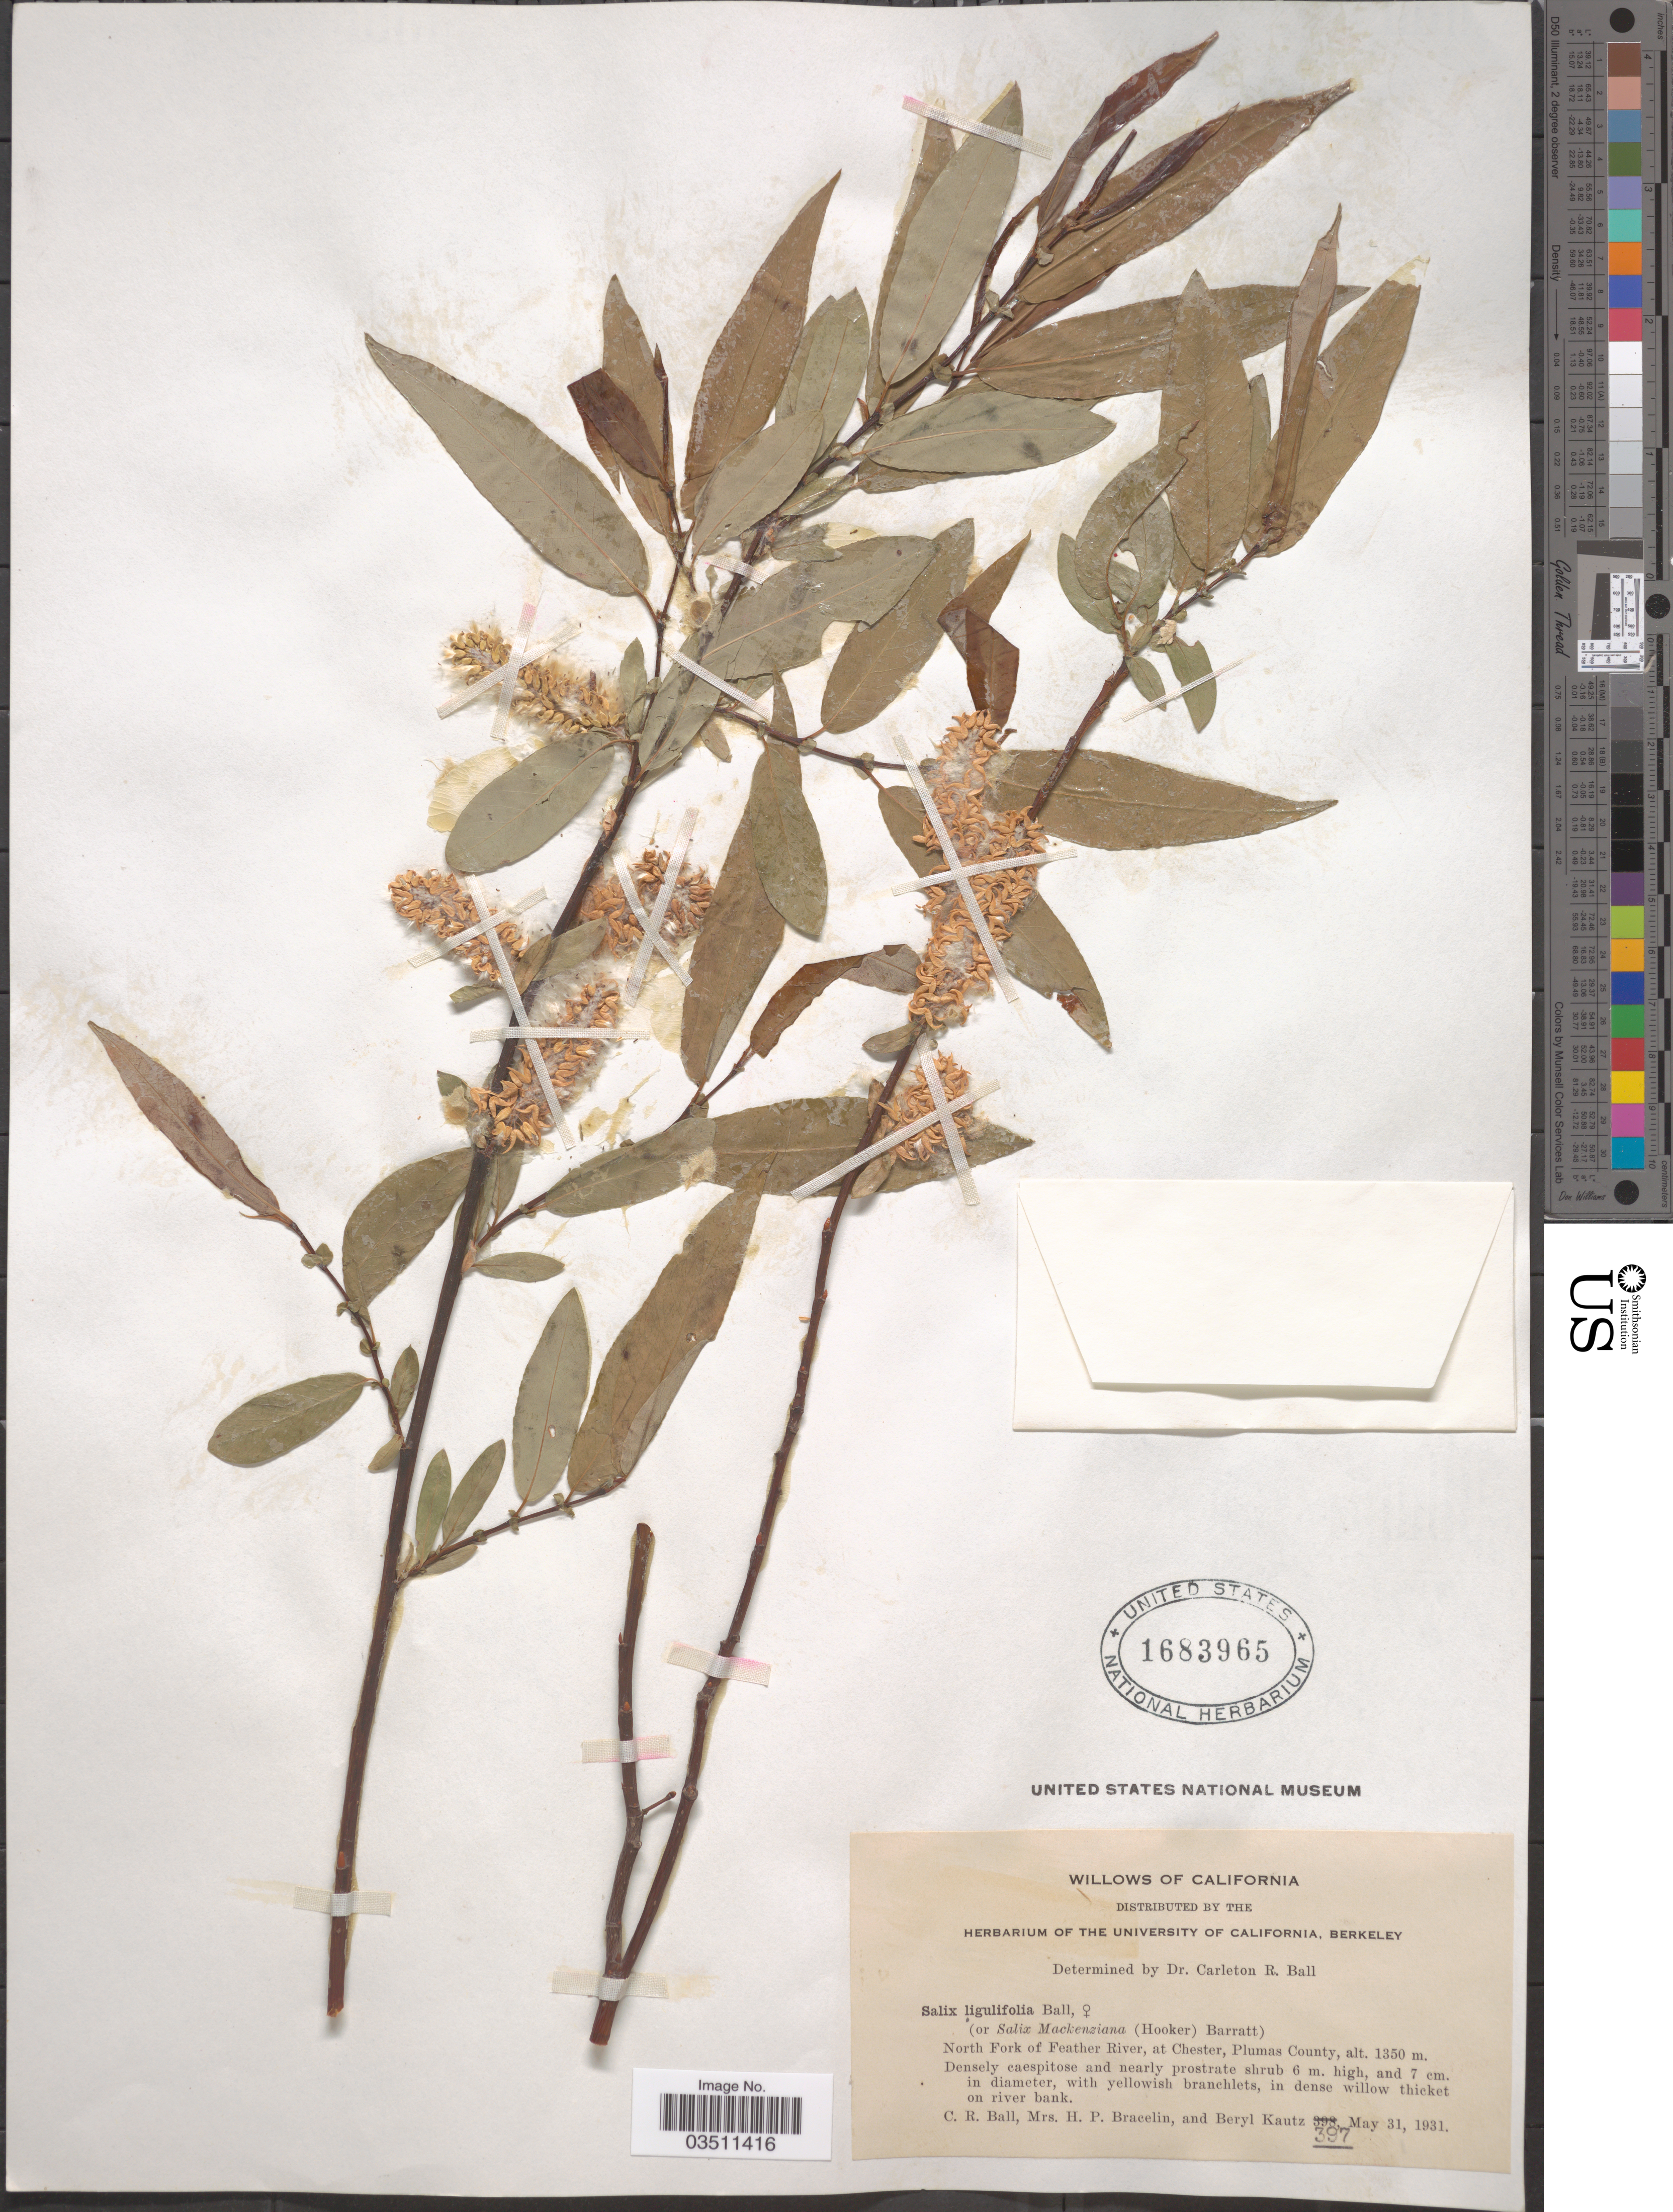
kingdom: Plantae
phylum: Tracheophyta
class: Magnoliopsida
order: Malpighiales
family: Salicaceae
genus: Salix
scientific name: Salix ligulifolia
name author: (C.R. Ball) C.R. Ball ex C.K. Schneid.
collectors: C. R. Ball, H. Bracelin & B. Kautz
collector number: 397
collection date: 1931-05-31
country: United States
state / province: California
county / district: Plumas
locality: North Fork of Feather River, at Chester, Plumas County.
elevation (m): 1350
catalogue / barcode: US 1683965